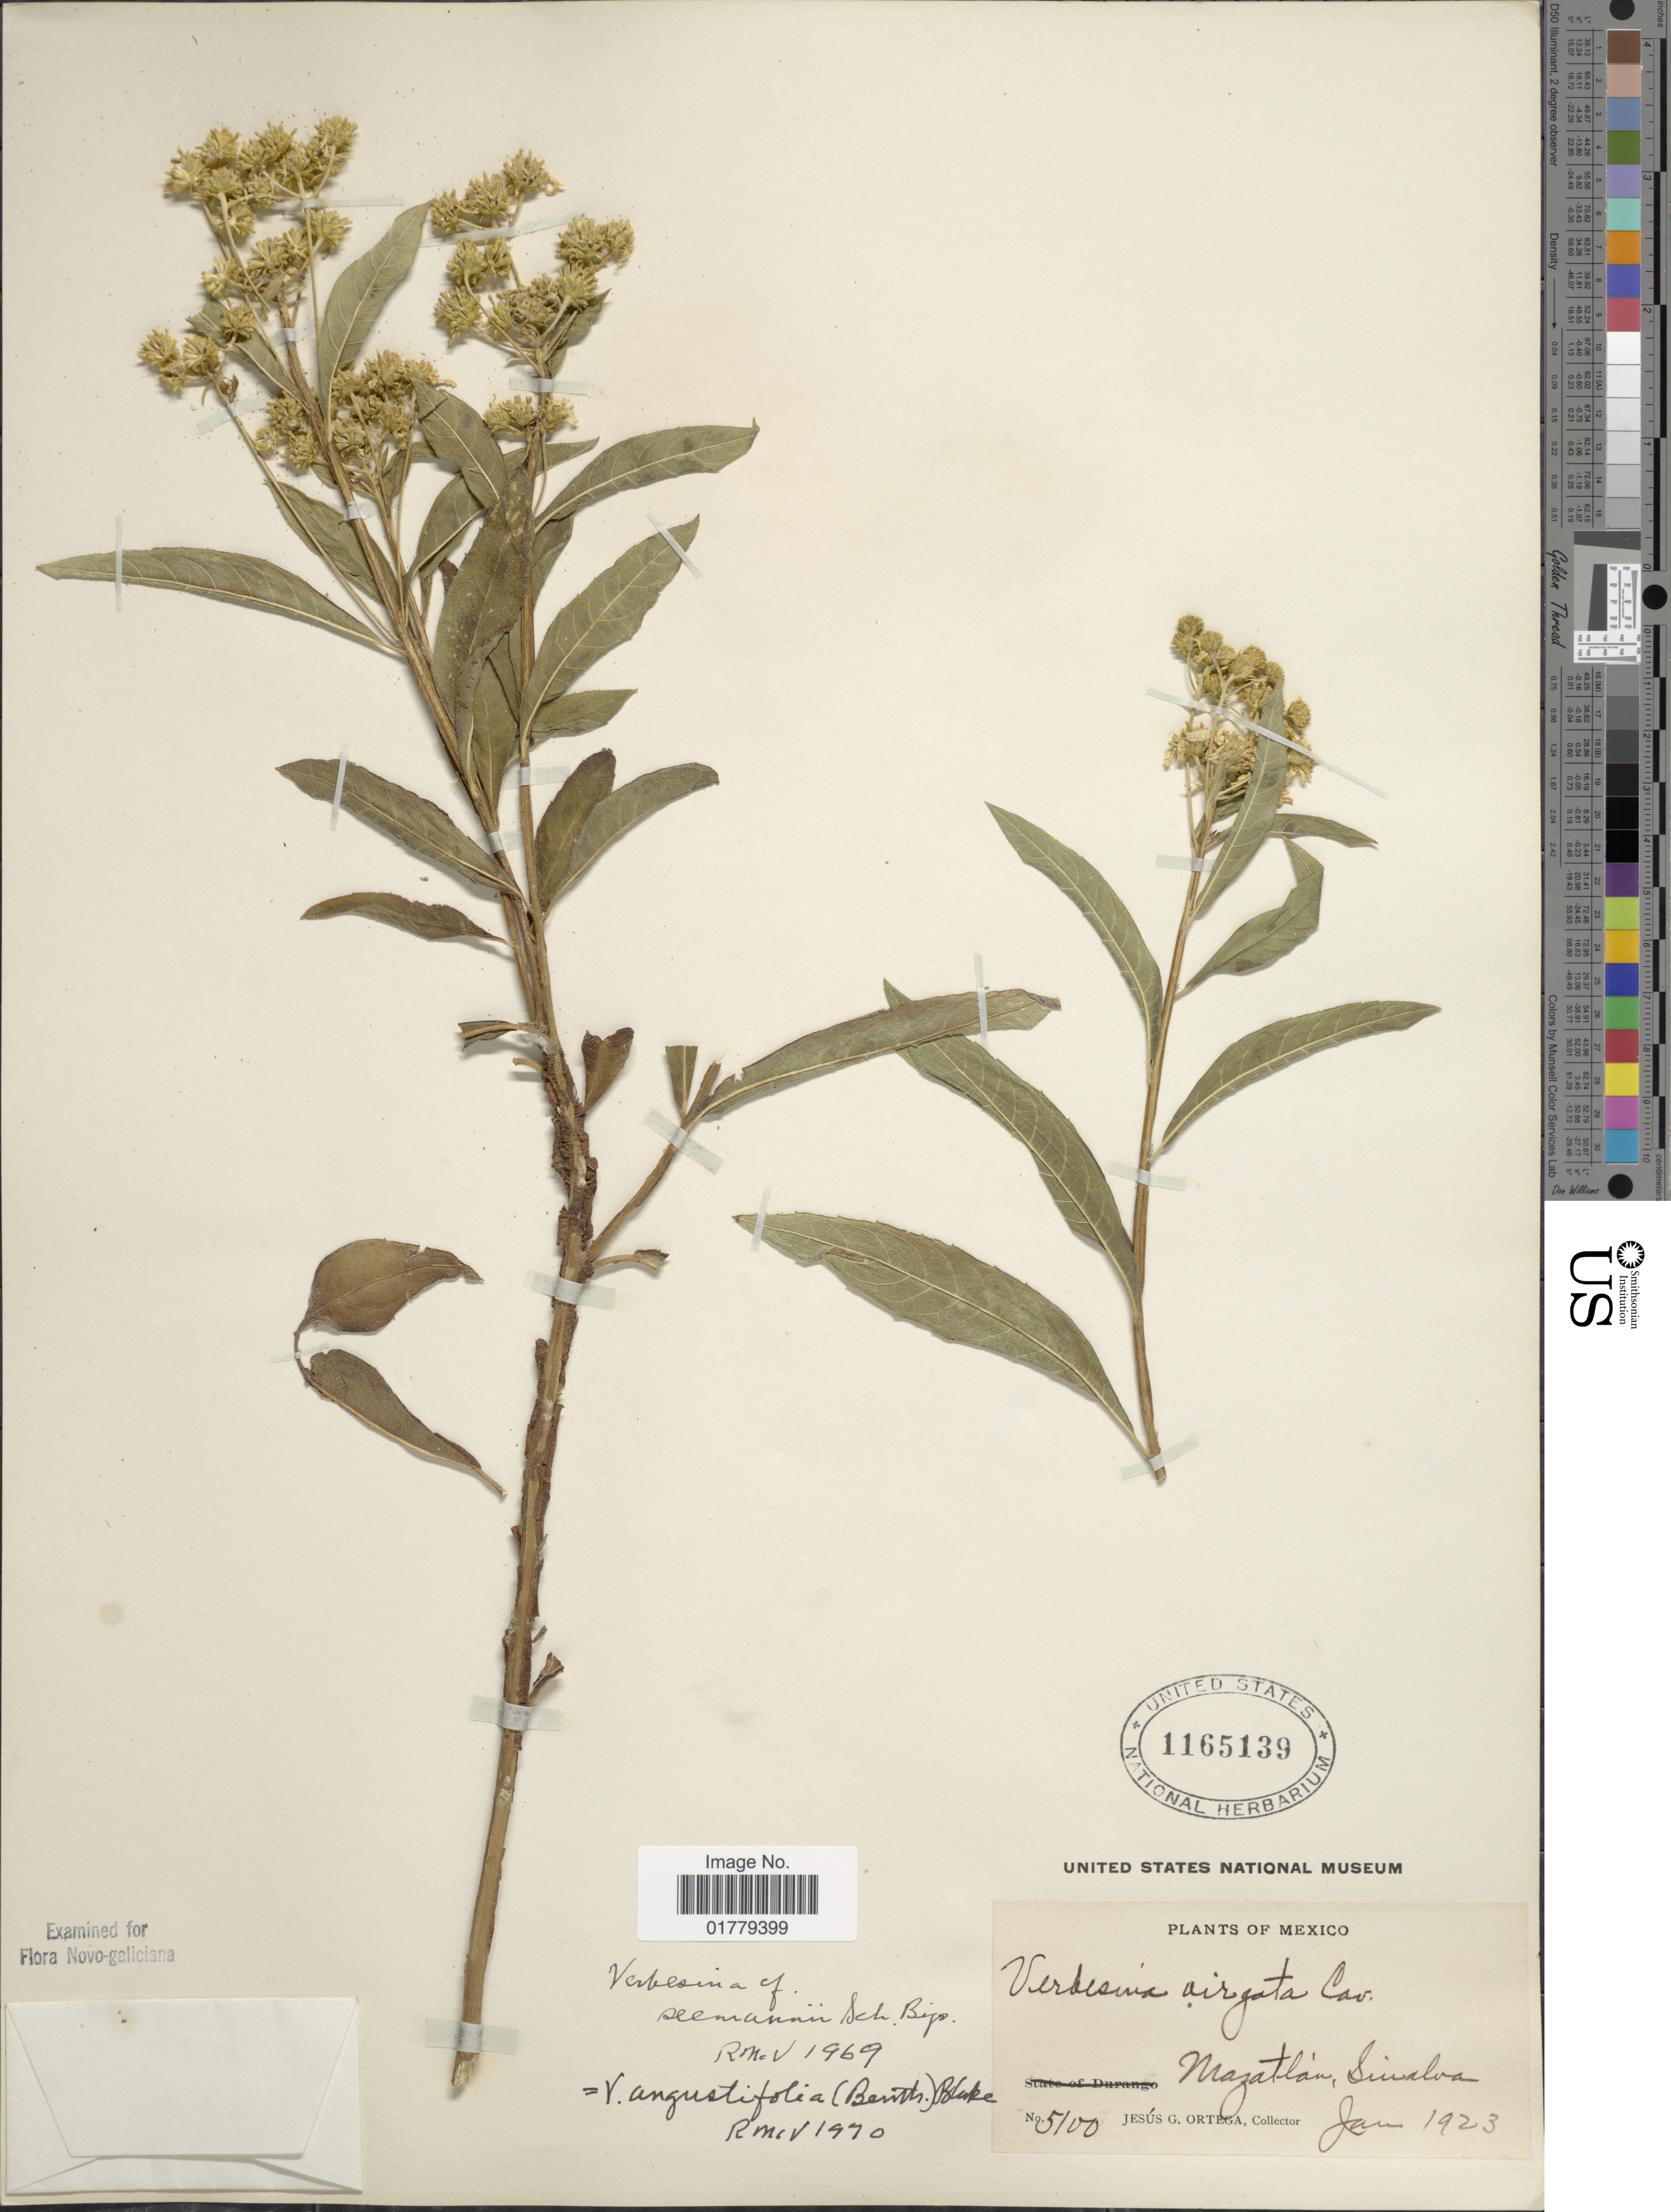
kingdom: Plantae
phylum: Tracheophyta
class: Magnoliopsida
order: Asterales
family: Asteraceae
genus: Verbesina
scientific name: Verbesina angustifolia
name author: S.F. Blake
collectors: J. Ortega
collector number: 5100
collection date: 1923-01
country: Mexico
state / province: Sinaloa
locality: Mazatlán, Sinaloa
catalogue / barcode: US 1165139